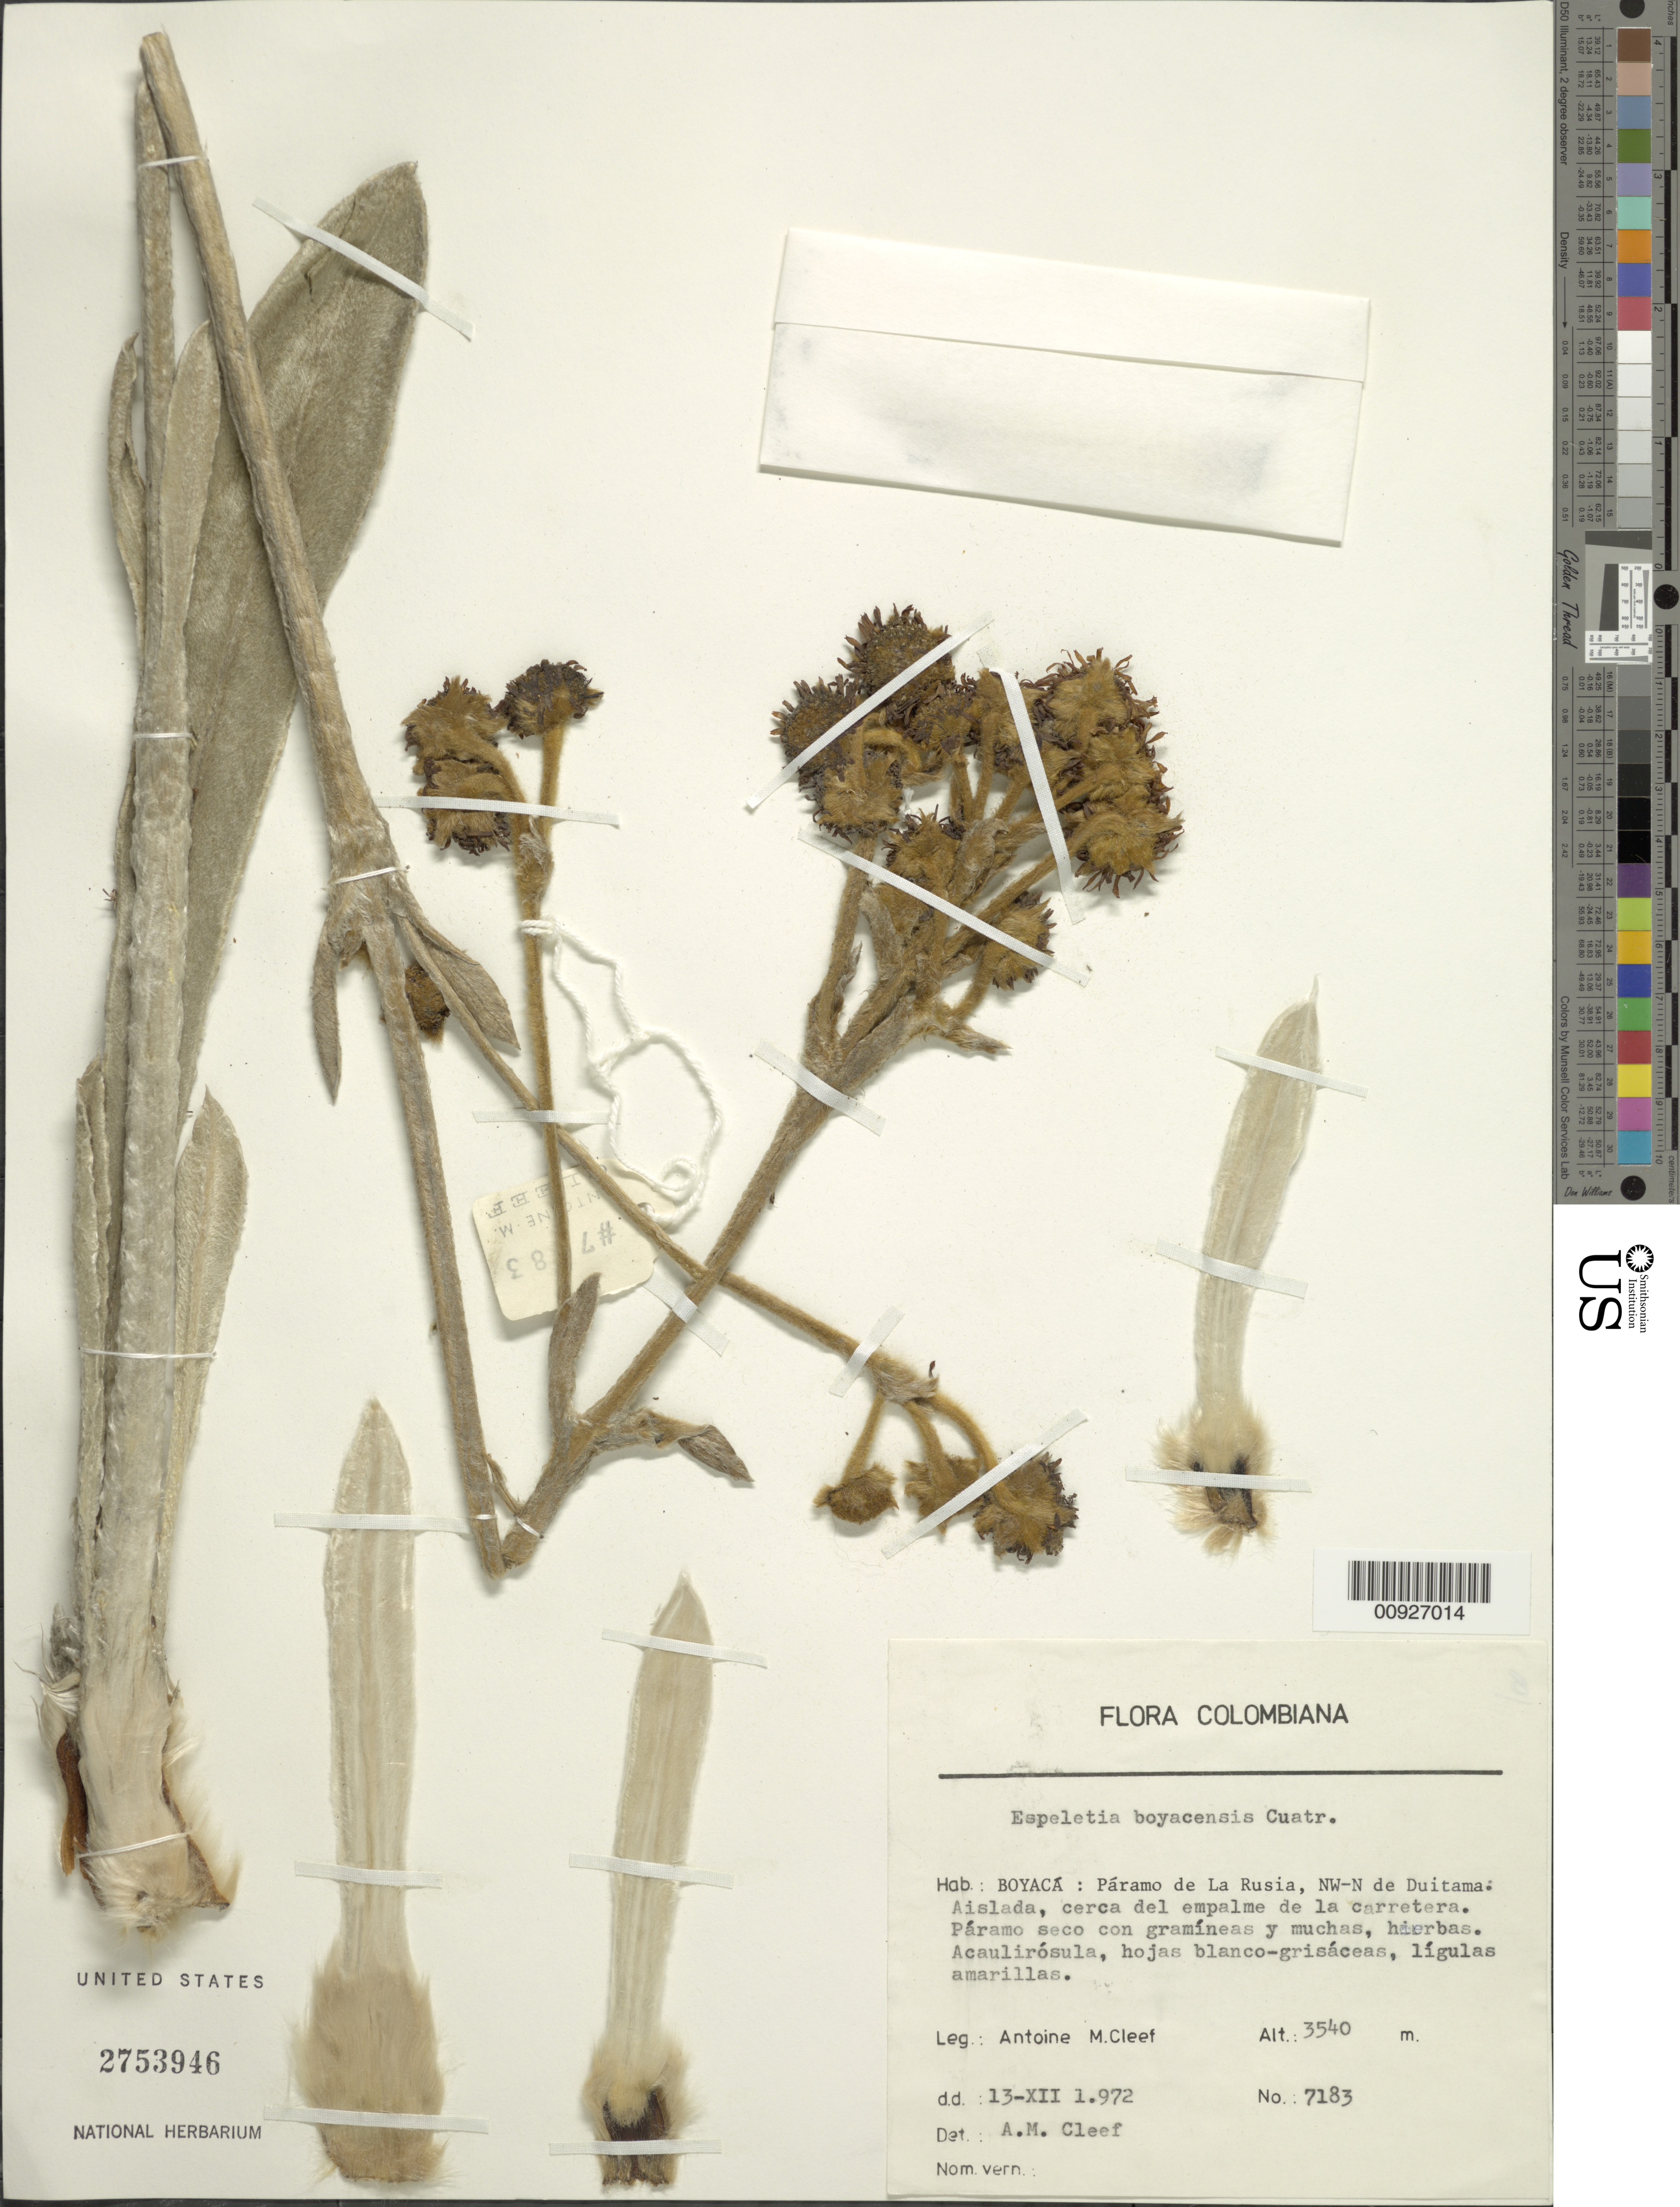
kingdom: Plantae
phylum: Tracheophyta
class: Magnoliopsida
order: Asterales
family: Asteraceae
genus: Espeletia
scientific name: Espeletia boyacensis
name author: Cuatrec.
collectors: A. M. Cleef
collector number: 7183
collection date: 1972-12-13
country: Colombia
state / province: Boyacá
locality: P. de La Rusia. Páramo de La Rusia, NW-N de Duitama. Aislada, cerca del empalme de la carretera.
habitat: Páramo seco con gramíneas y muchas hierbas.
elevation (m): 3540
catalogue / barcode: US 2753946